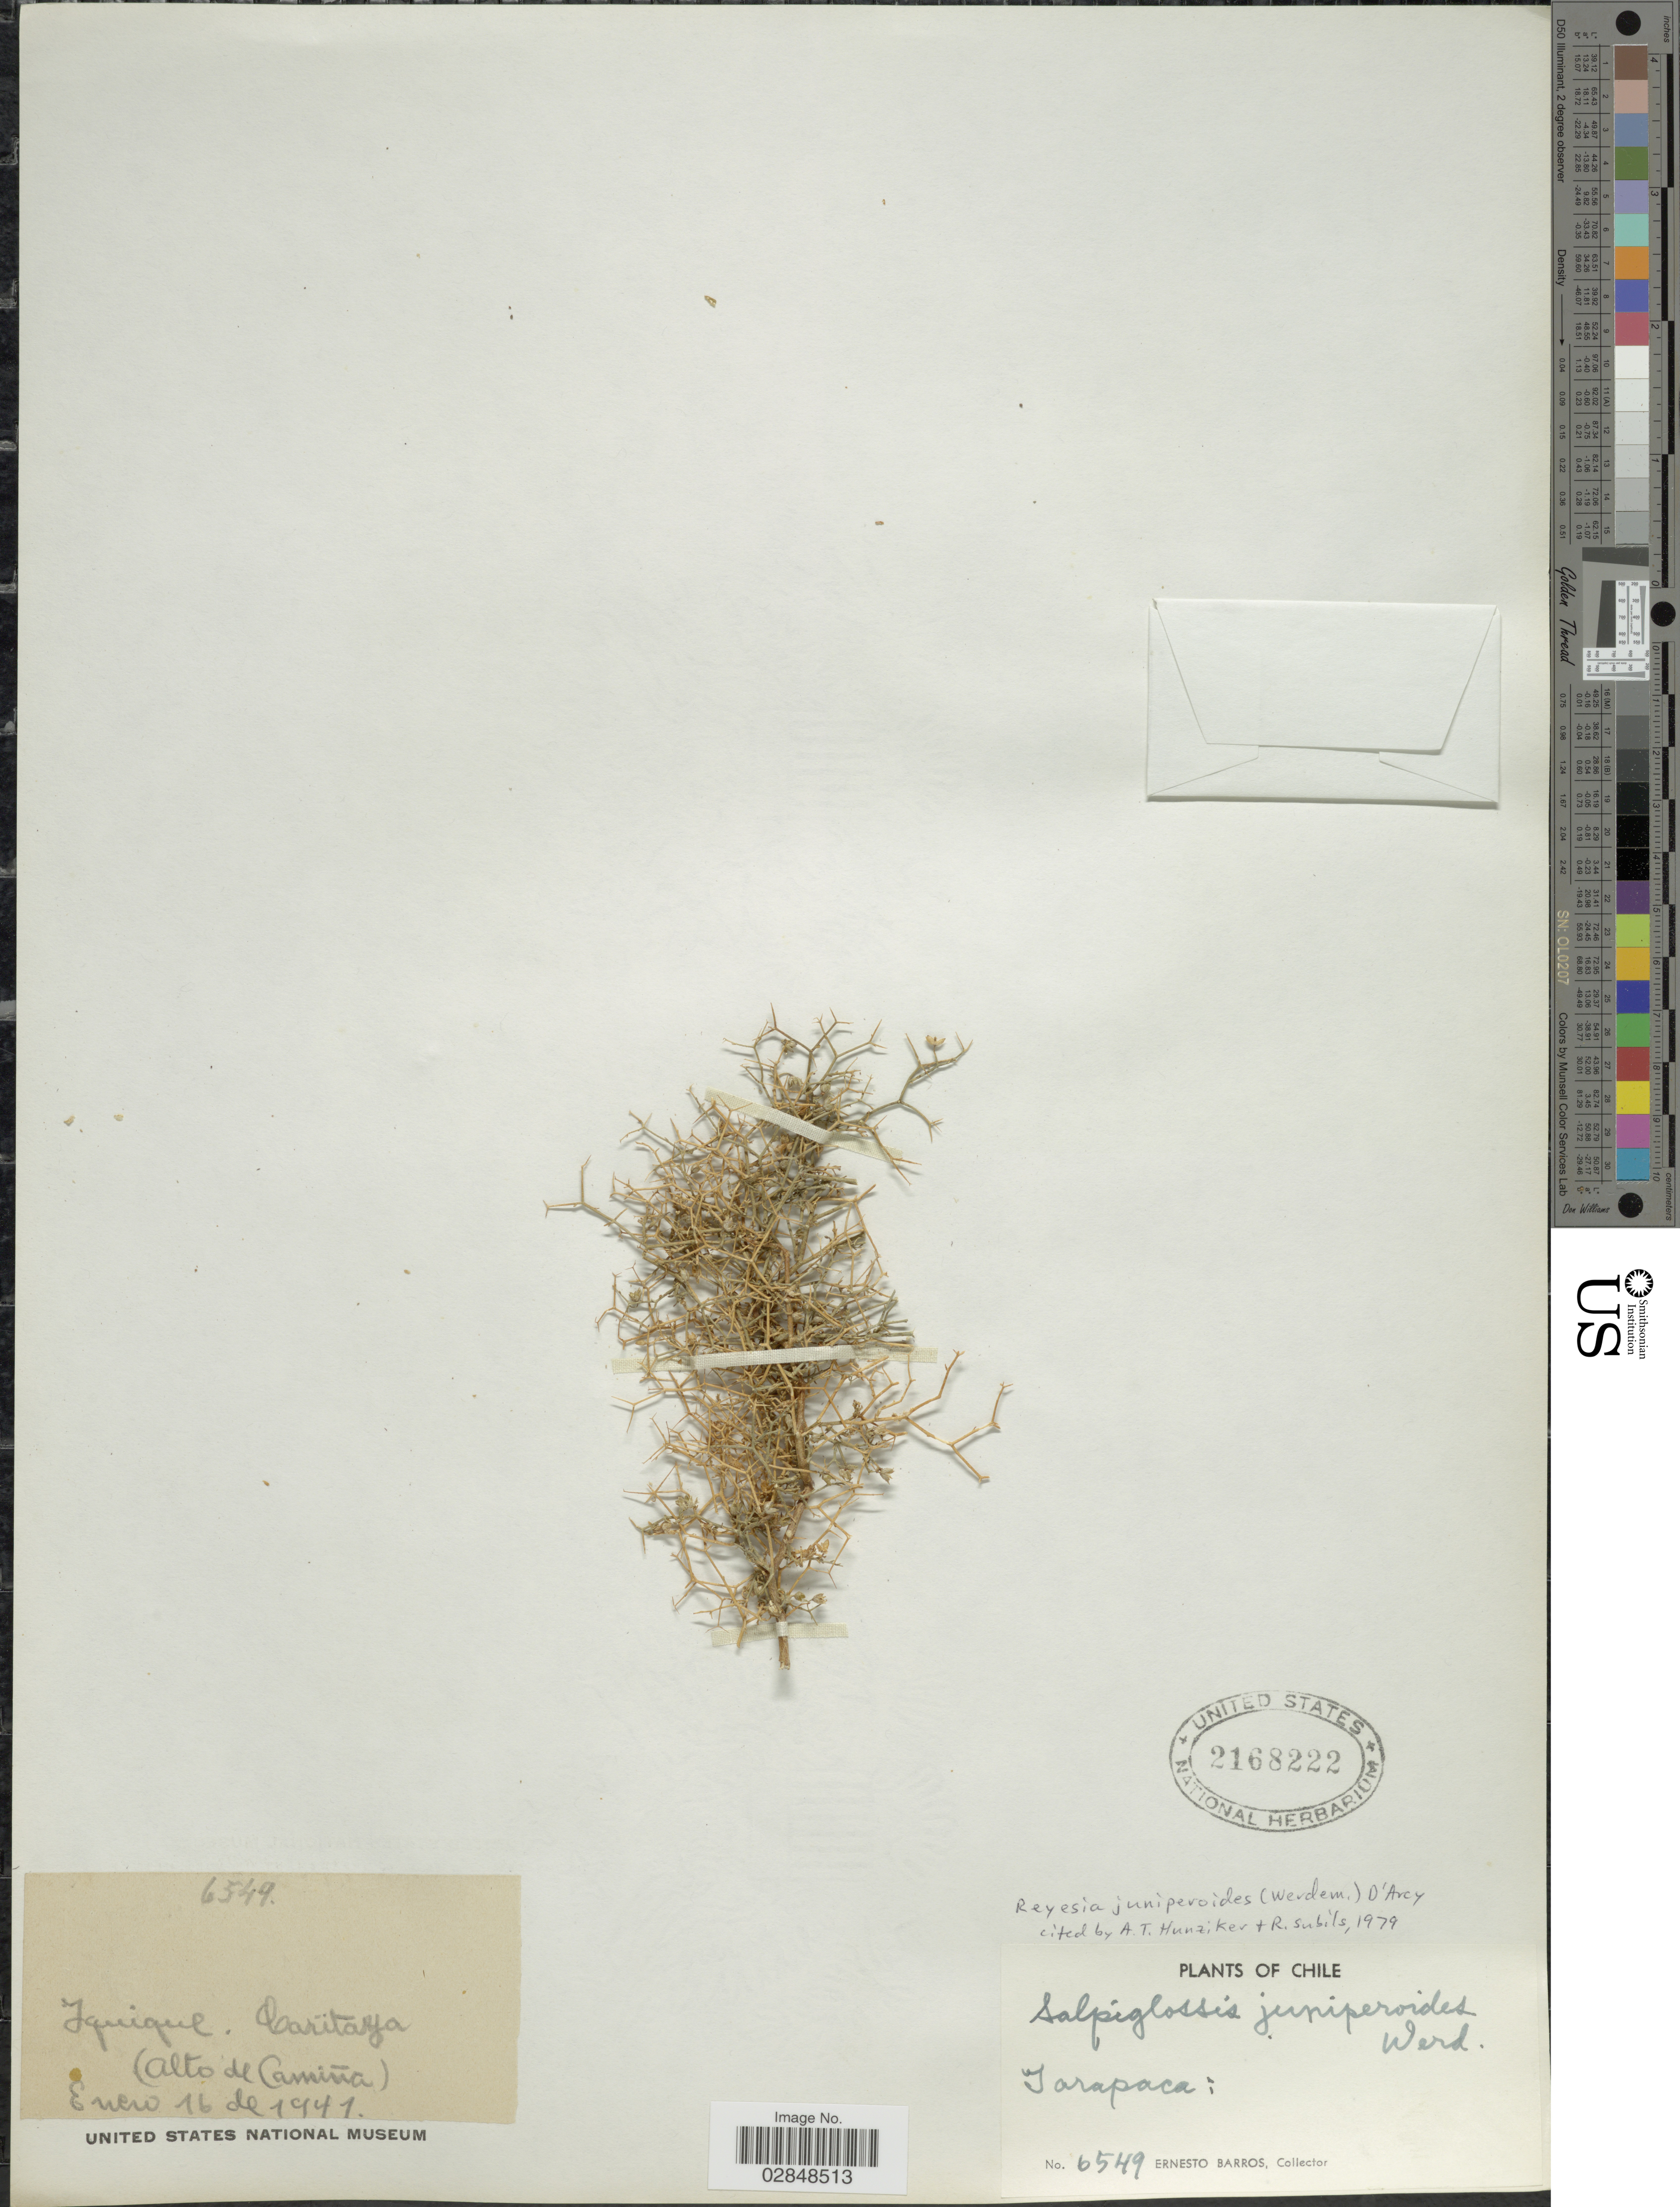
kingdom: Plantae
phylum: Tracheophyta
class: Magnoliopsida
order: Solanales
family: Solanaceae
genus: Reyesia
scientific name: Reyesia juniperoides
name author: (Werderm.) D'Arcy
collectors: E. Barros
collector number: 6549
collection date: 1941-01-16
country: Chile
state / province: Tarapacá (I)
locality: Iquique. cCaritaya (Alto de Camina).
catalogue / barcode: US 2168222